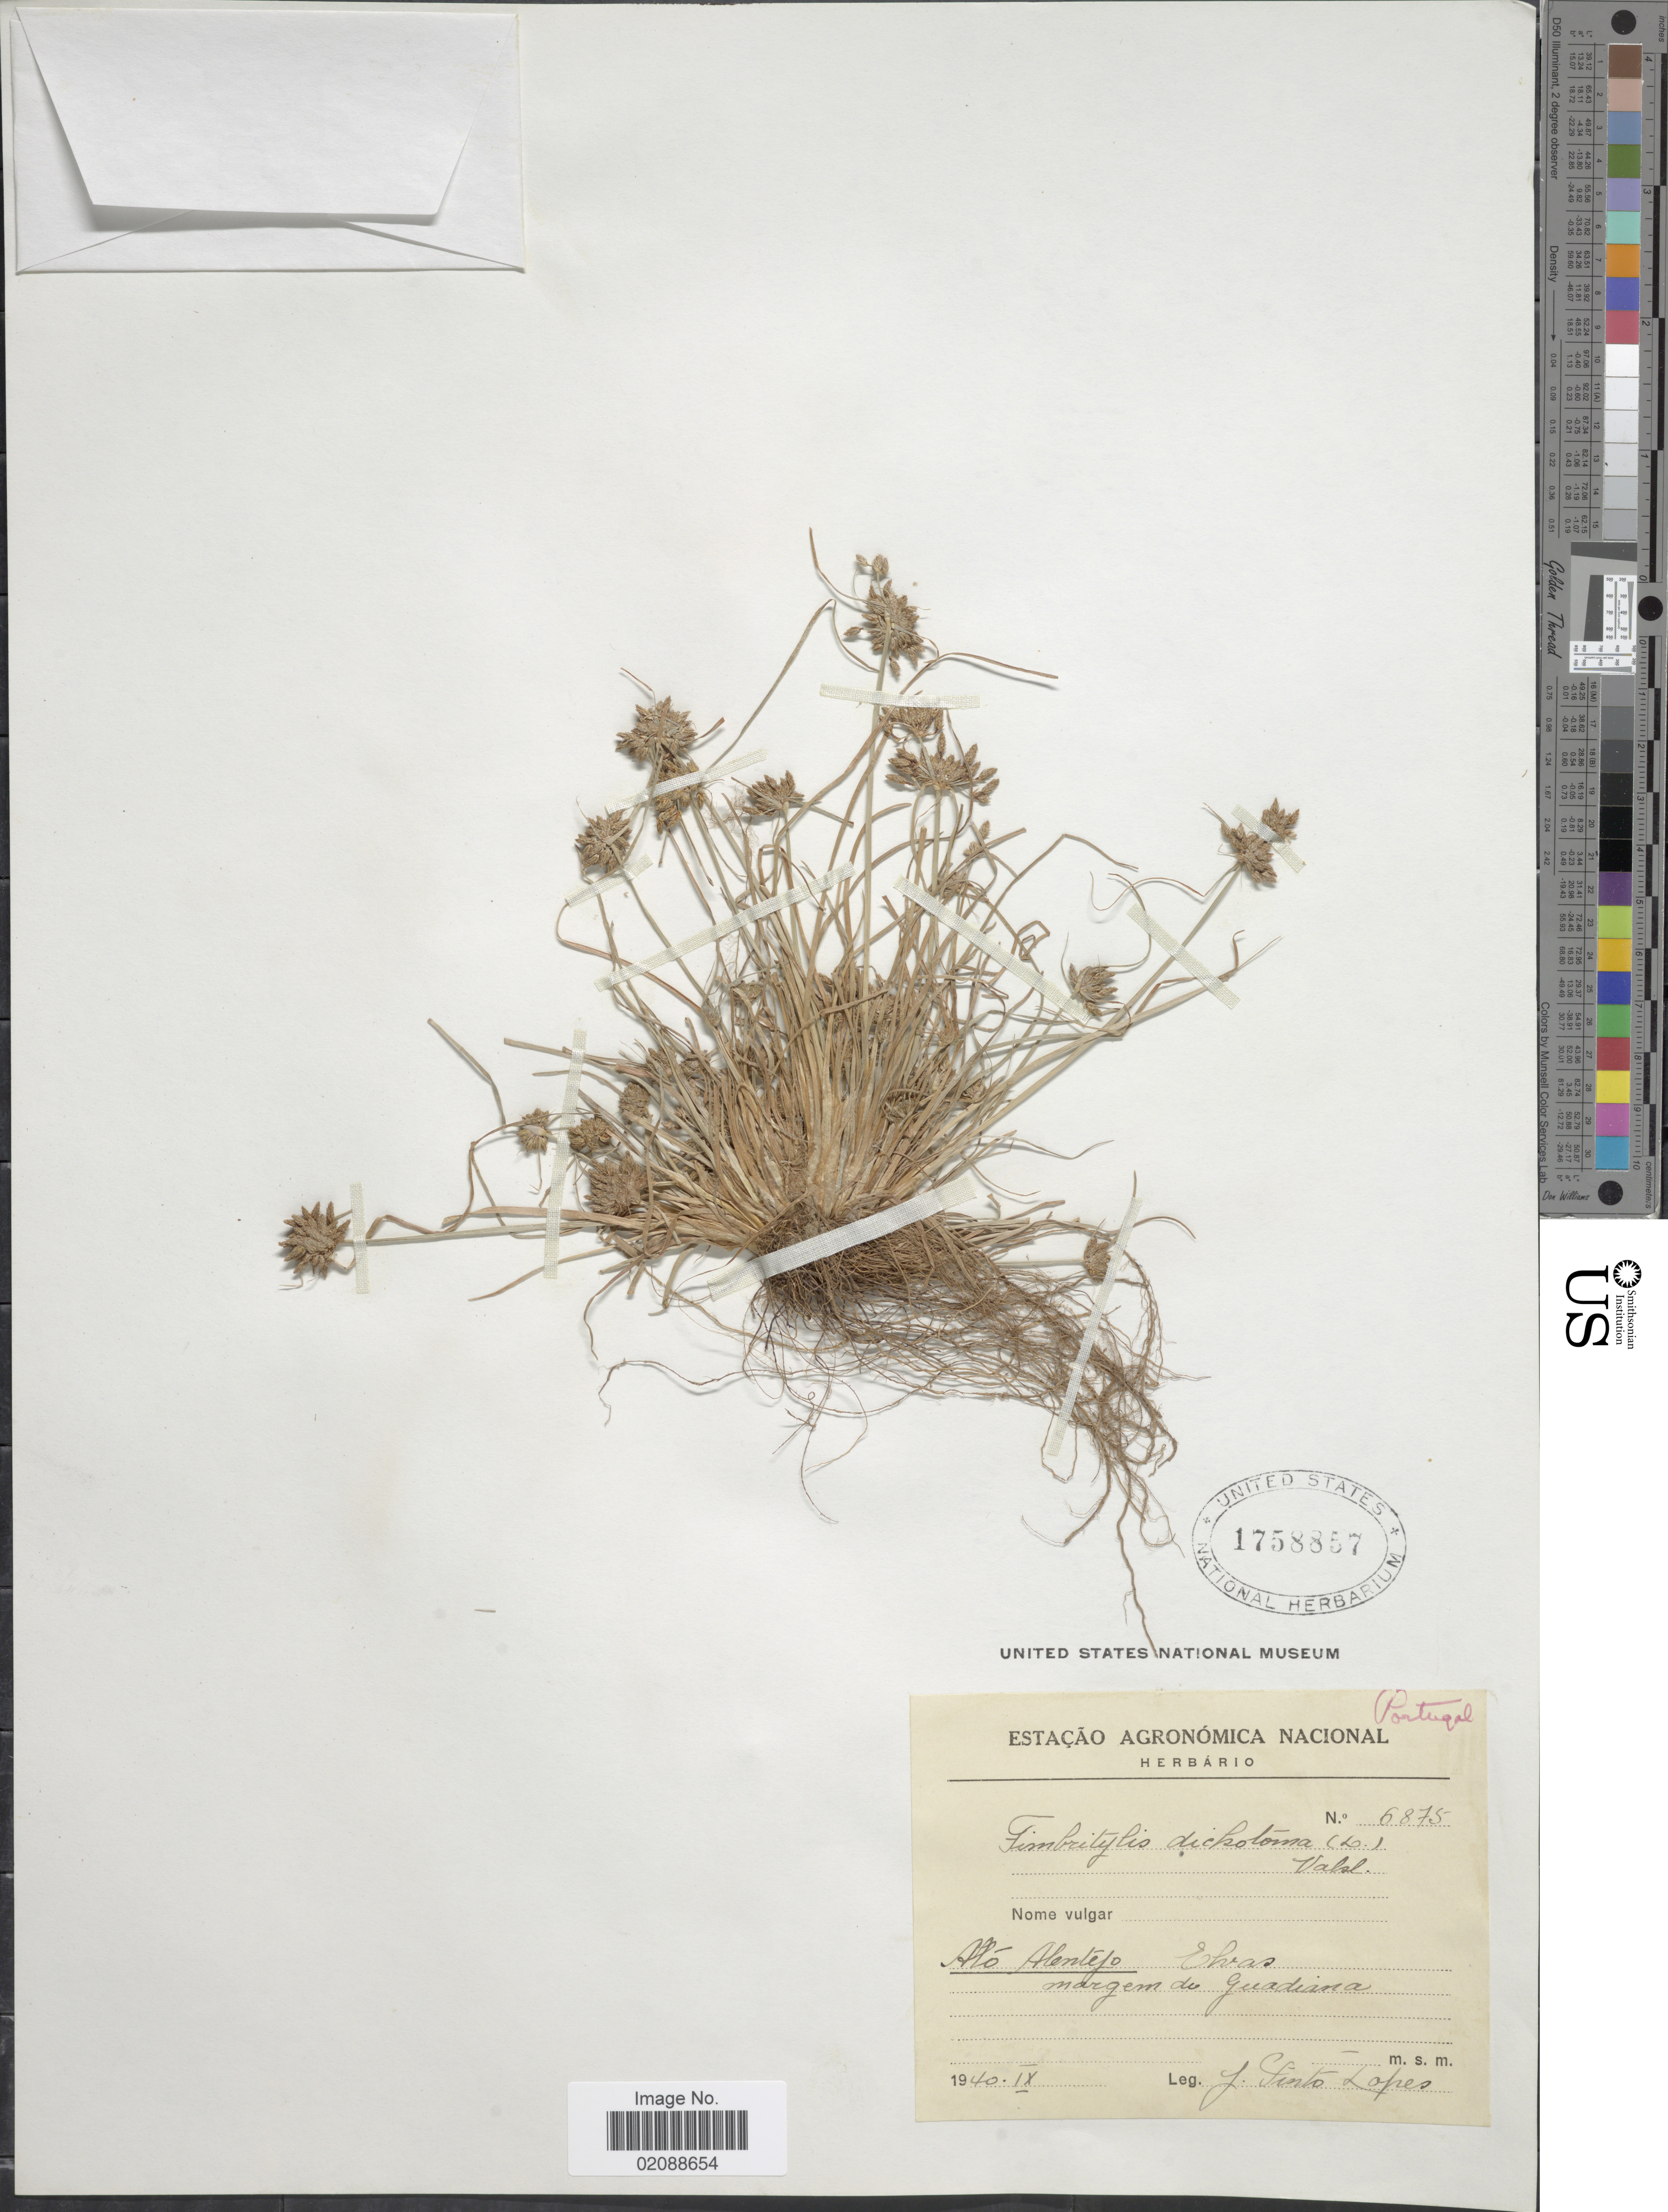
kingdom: Plantae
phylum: Tracheophyta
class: Liliopsida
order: Poales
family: Cyperaceae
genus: Fimbristylis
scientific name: Fimbristylis dichotoma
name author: (L.) Vahl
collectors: J. Lopes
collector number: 6875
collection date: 1940-09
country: Portugal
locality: Alto Laentejo Ehas margem du Guadiana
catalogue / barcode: US 1758857